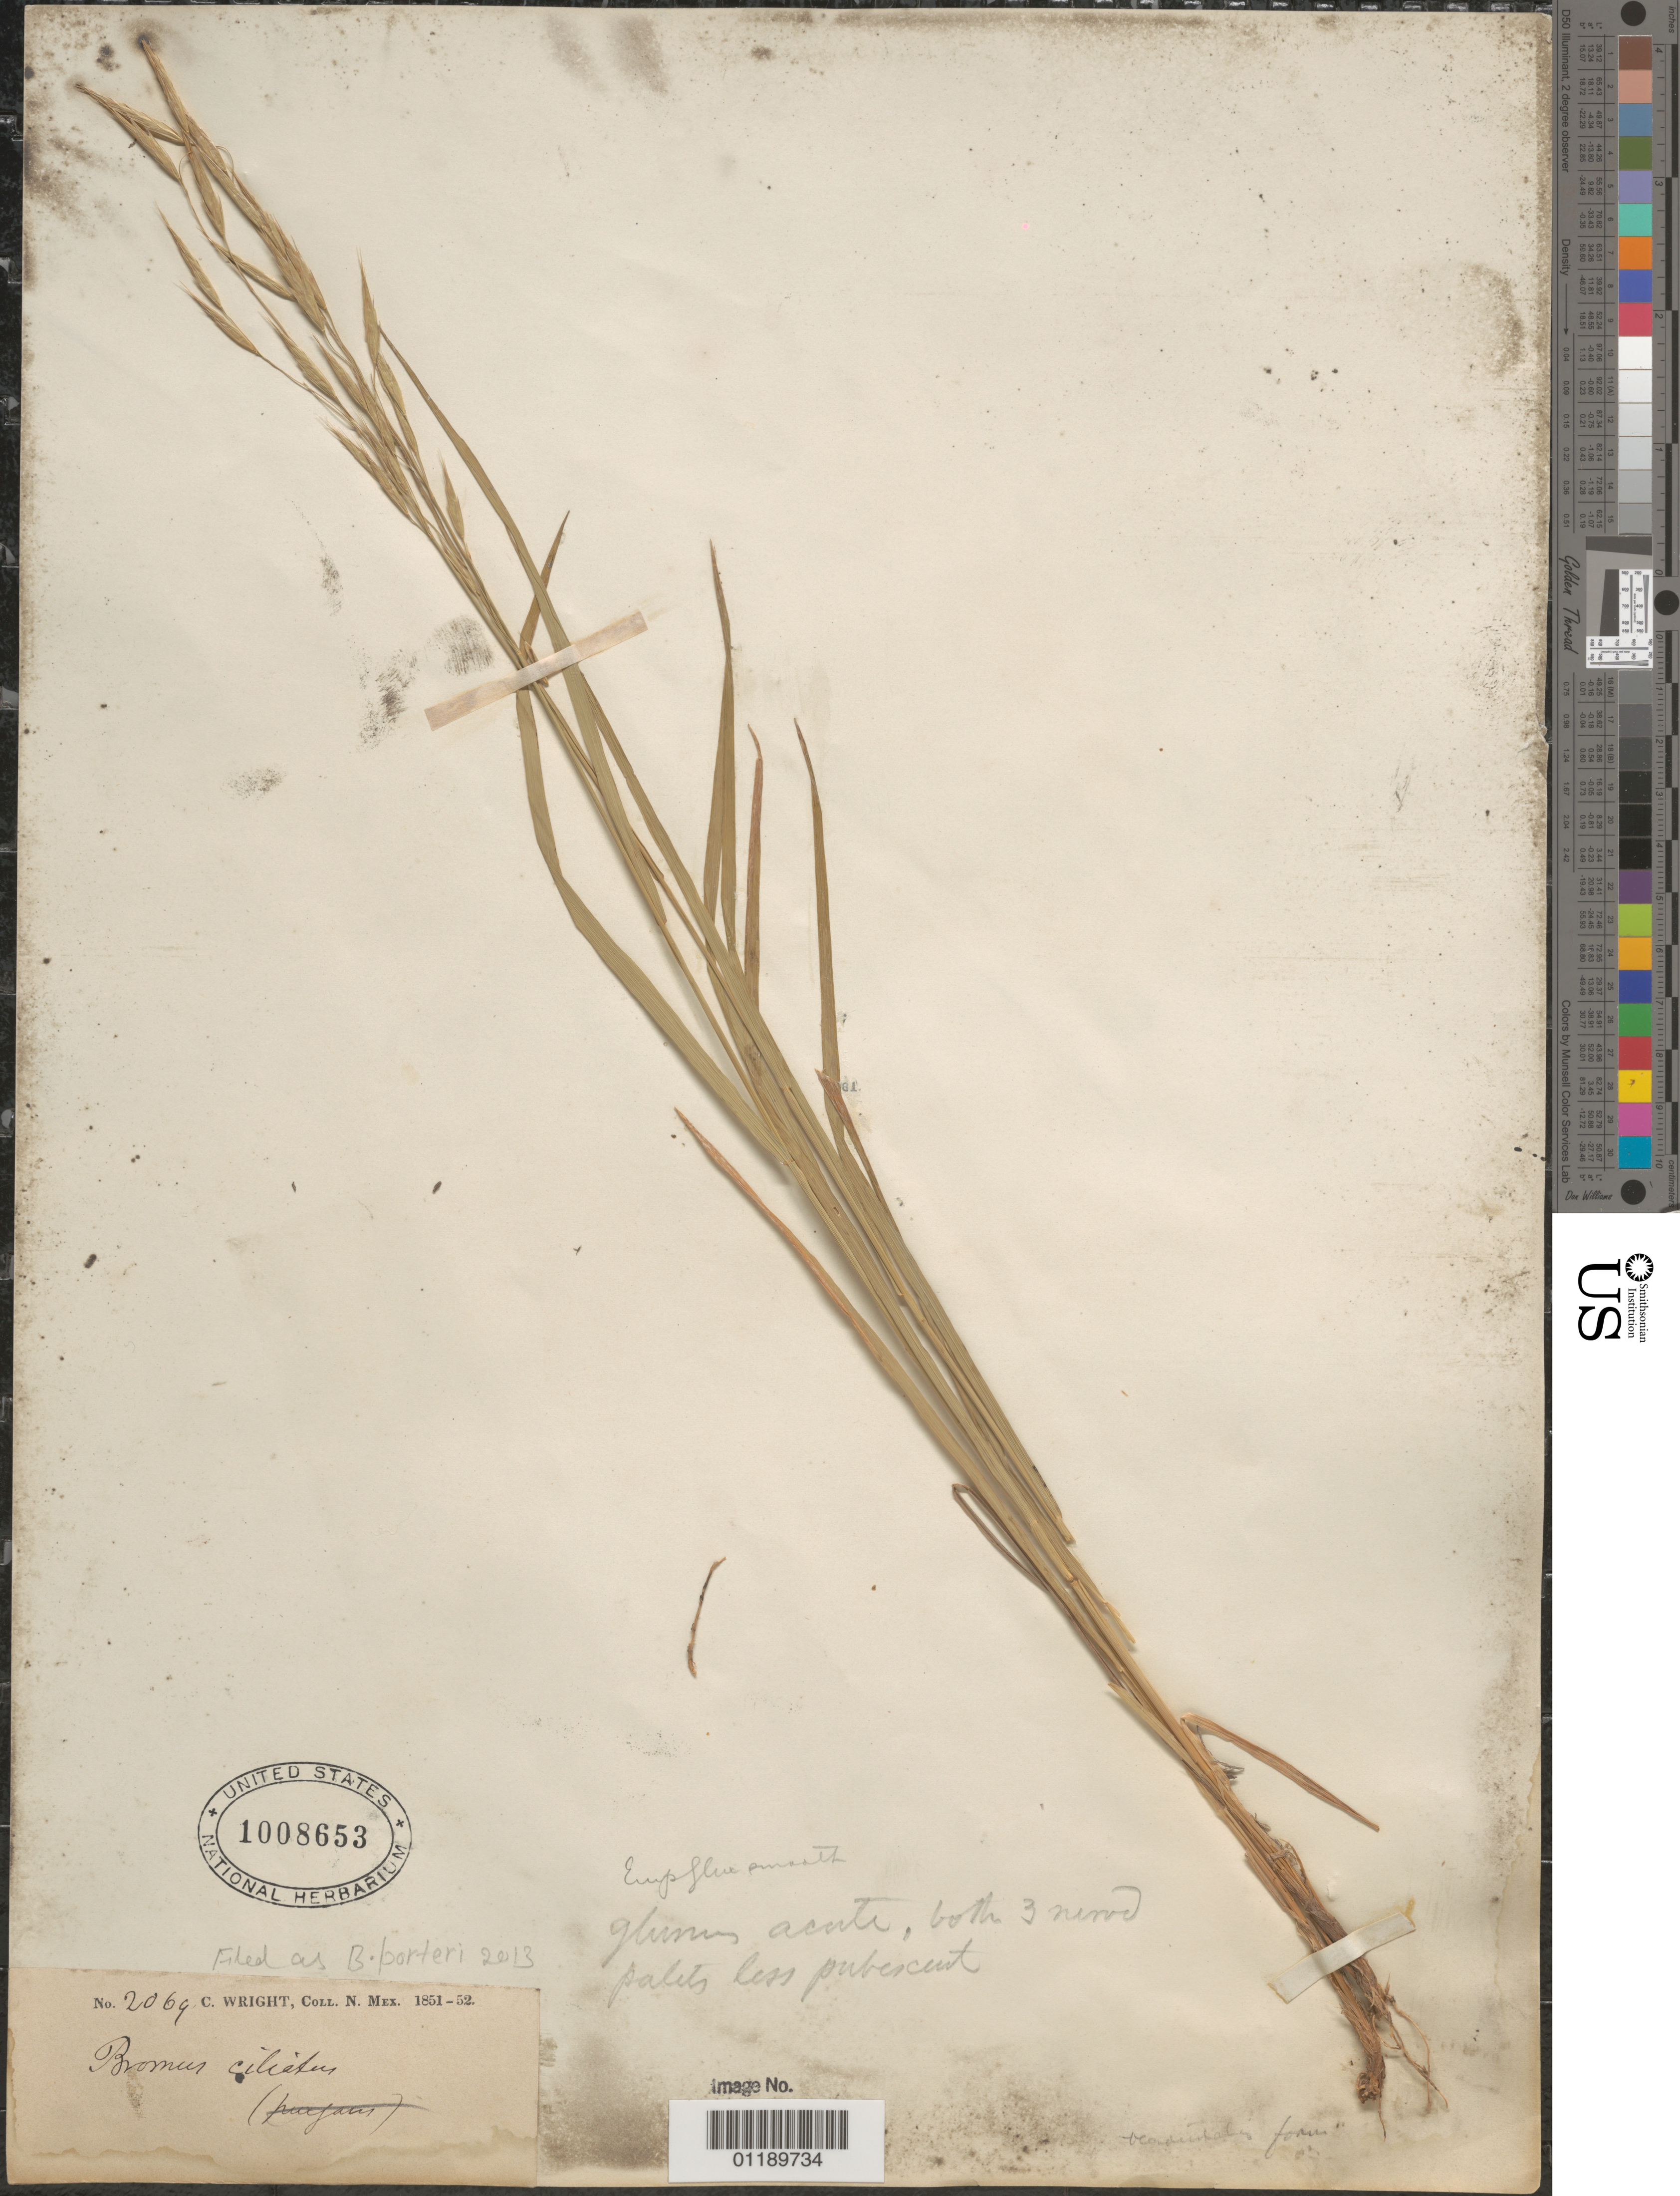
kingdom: Plantae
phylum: Tracheophyta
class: Liliopsida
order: Poales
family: Poaceae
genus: Bromus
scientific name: Bromus porteri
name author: (J.M. Coult.) Nash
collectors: C. Wright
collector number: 2069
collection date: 1851/1852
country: United States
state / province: New Mexico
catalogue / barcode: US 1008653